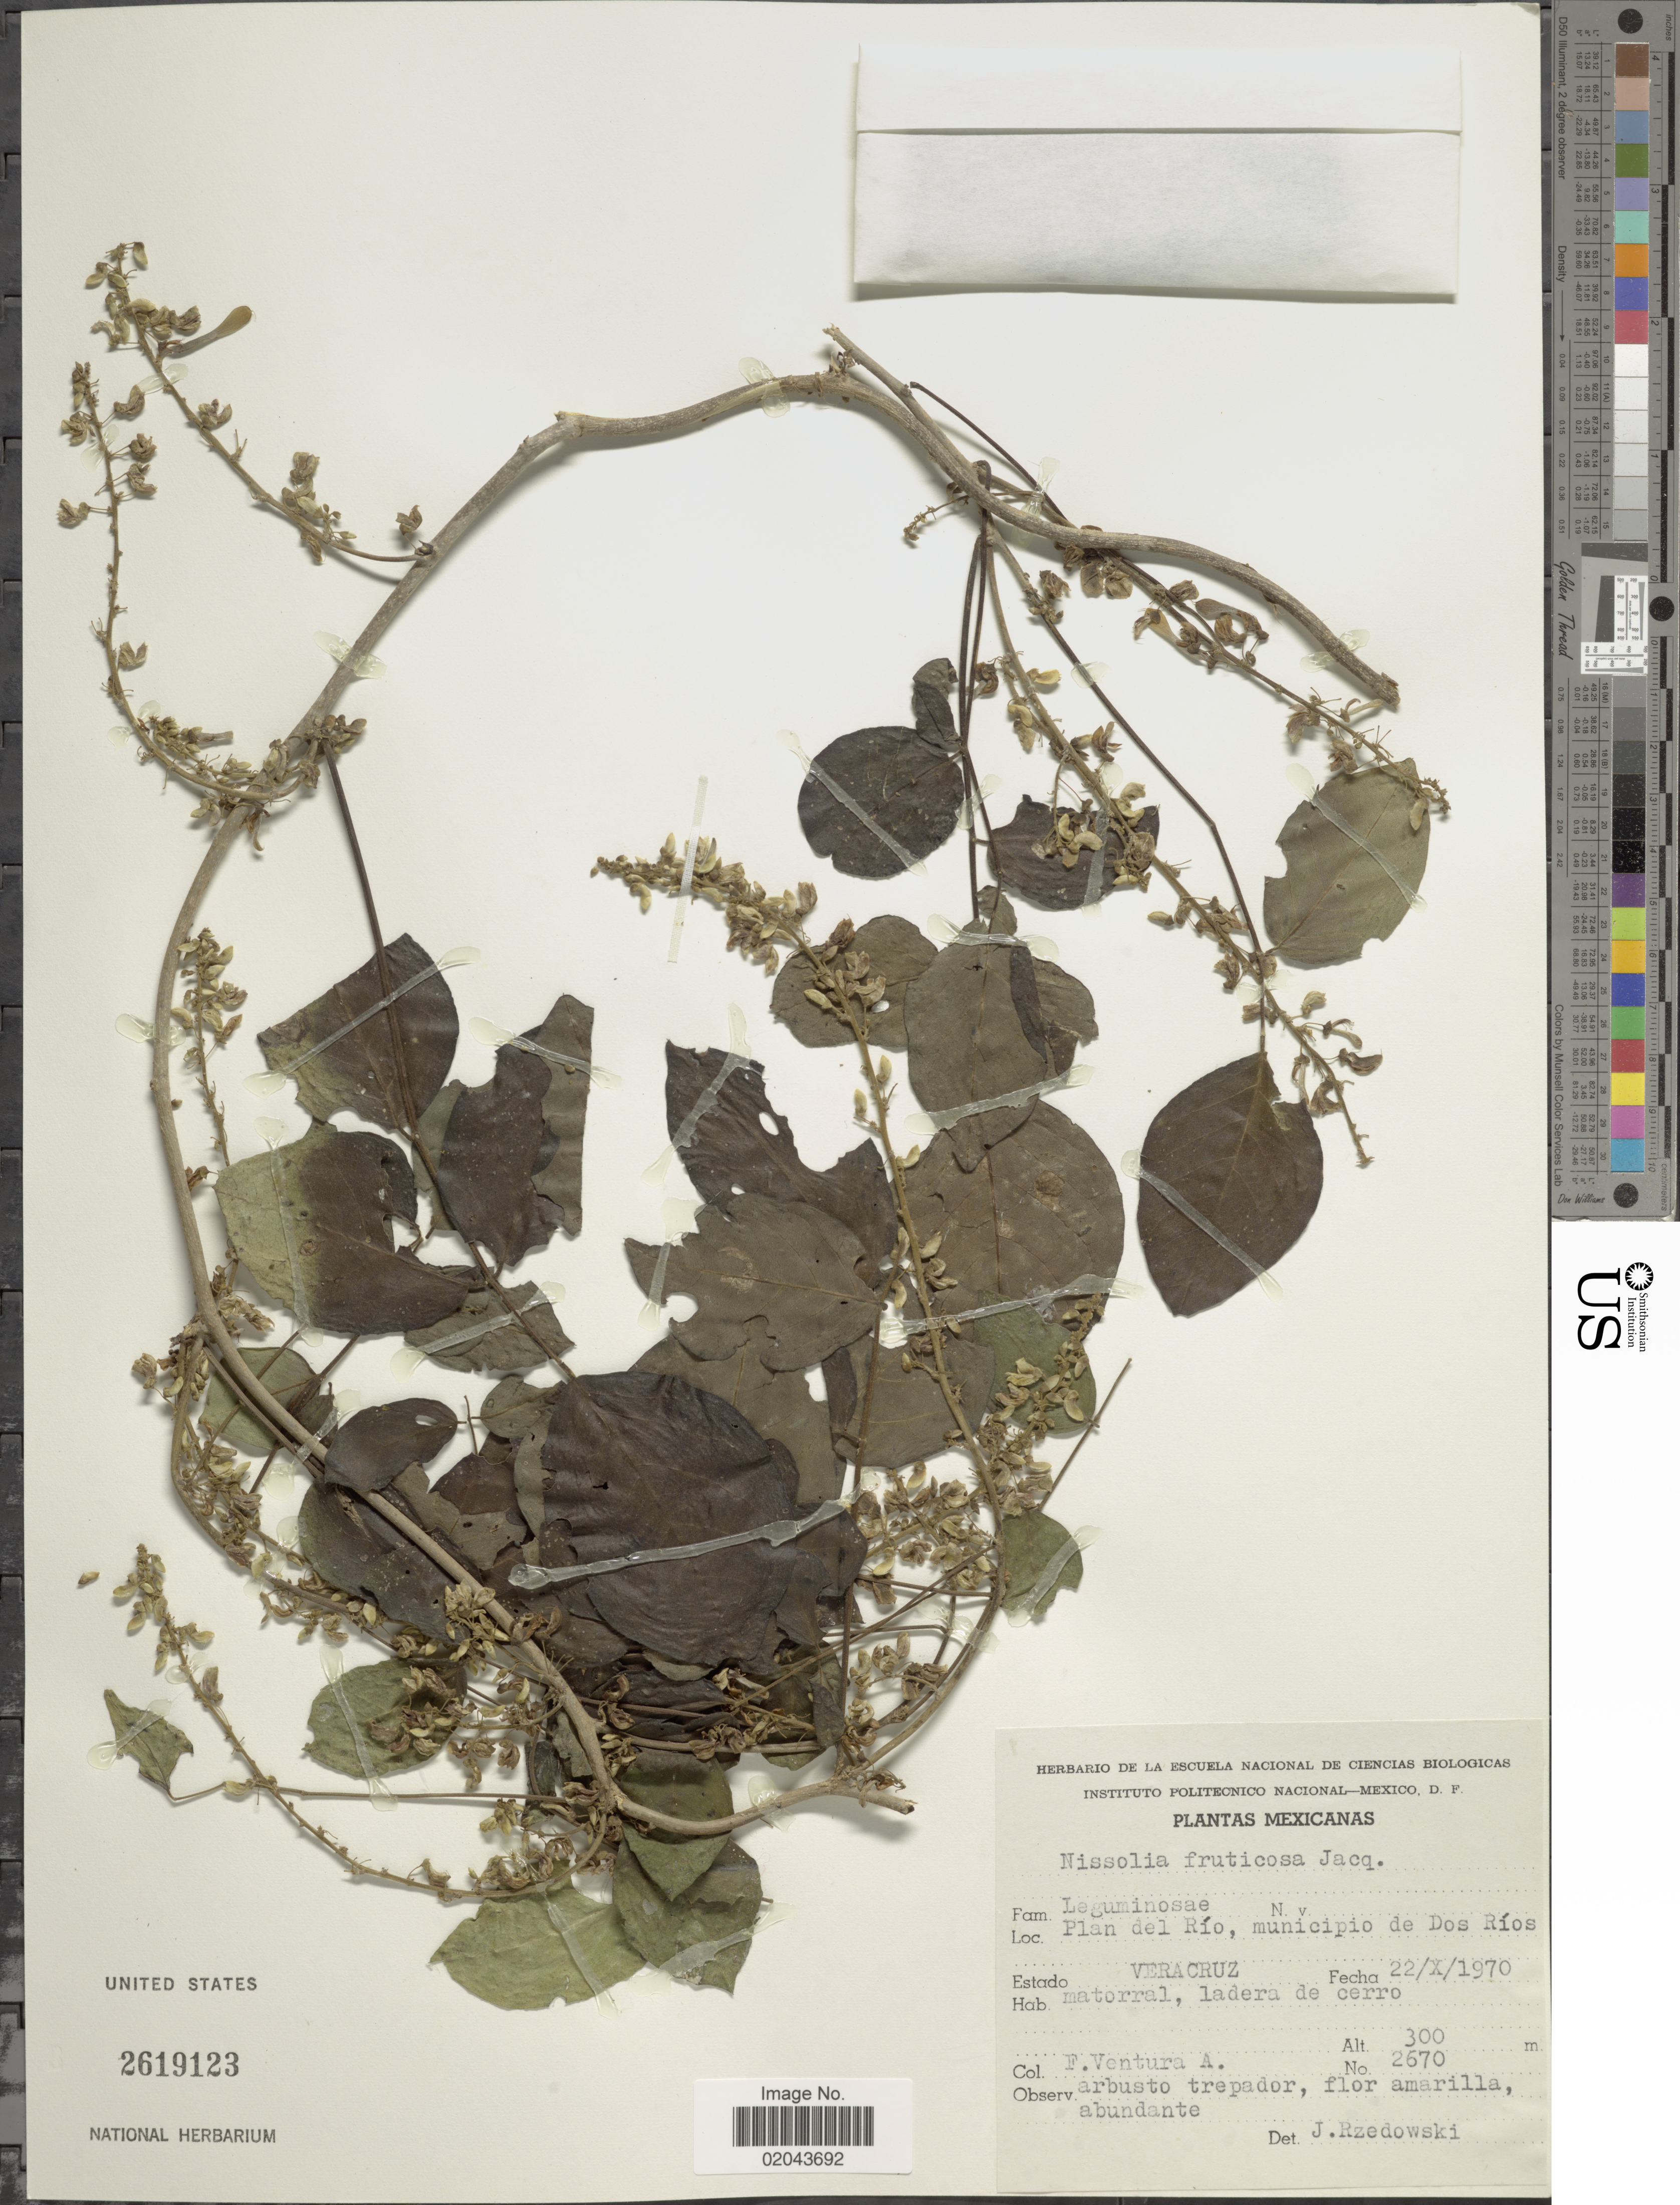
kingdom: Plantae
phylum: Tracheophyta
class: Magnoliopsida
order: Fabales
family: Fabaceae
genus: Nissolia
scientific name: Nissolia fruticosa var. fruticosa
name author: Jacq.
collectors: F. Ventura A.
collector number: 2670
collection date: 1970-10-22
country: Mexico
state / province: Veracruz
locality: Plan del Rio, municipio de Dos Rios, estado Vera Cruz, Matorral, ladera cerro.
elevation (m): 300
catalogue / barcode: US 2619123